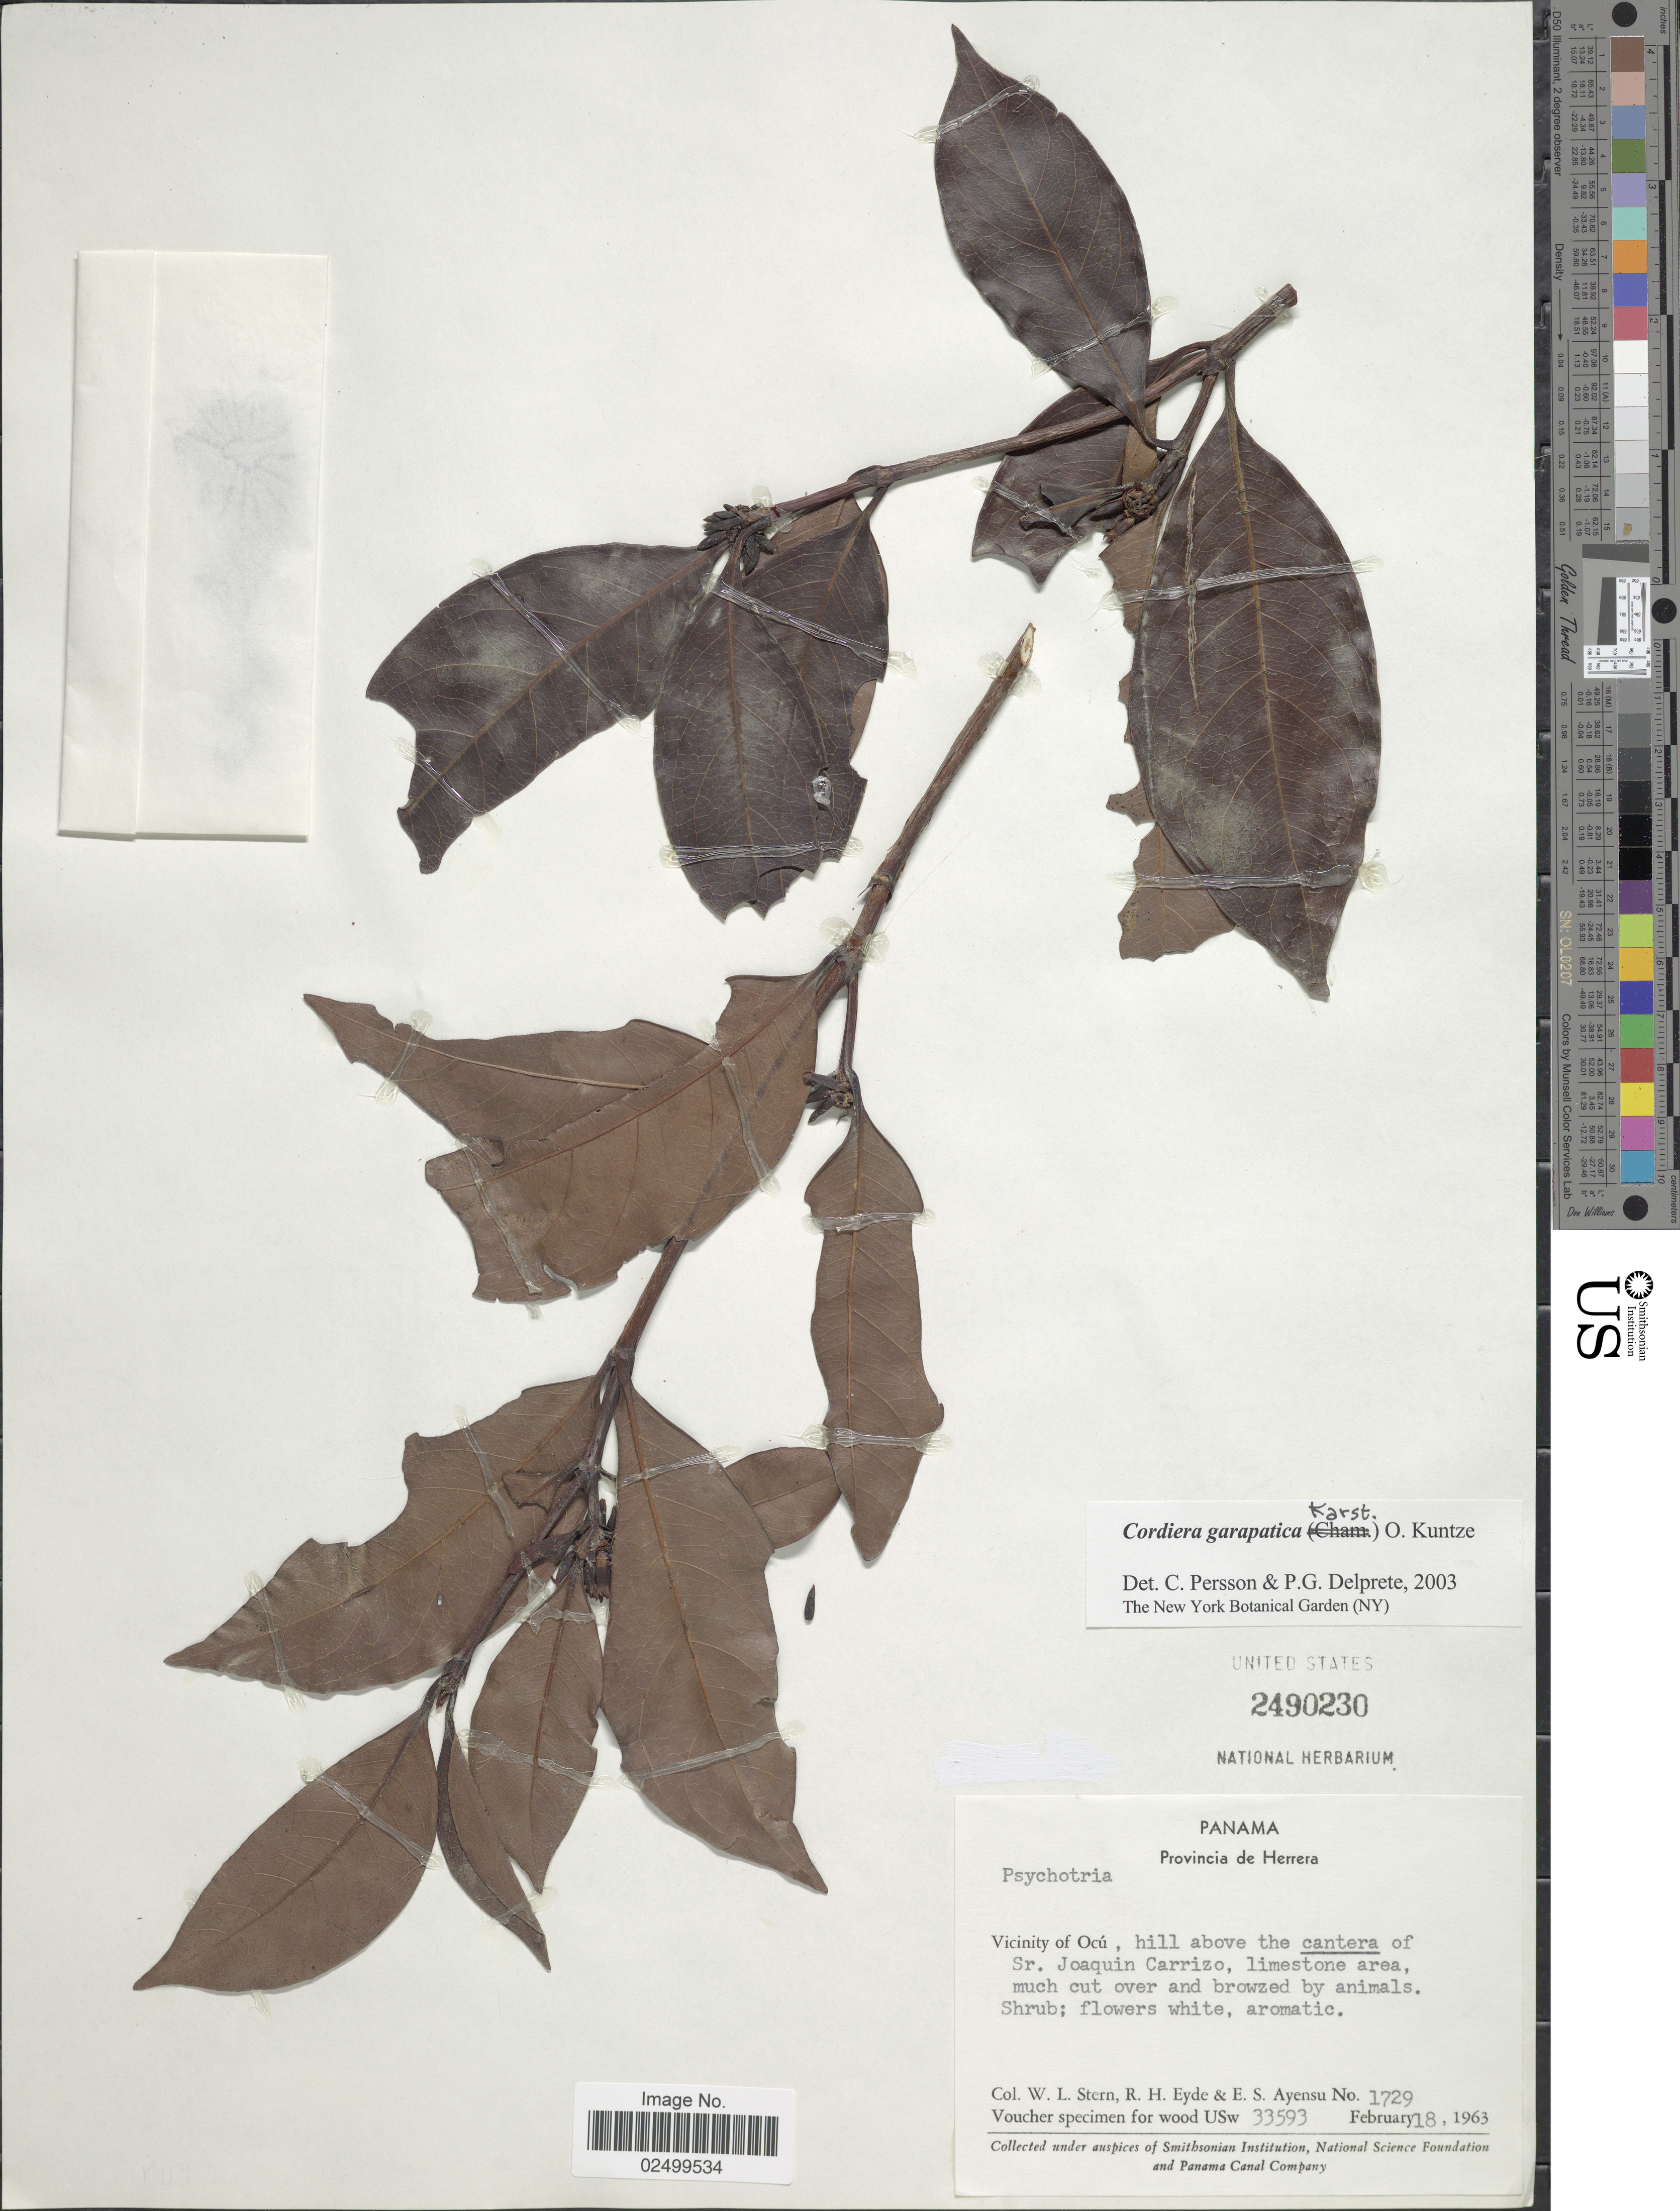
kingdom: Plantae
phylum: Tracheophyta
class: Magnoliopsida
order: Gentianales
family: Rubiaceae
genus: Cordiera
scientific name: Cordiera garapatica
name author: Kuntze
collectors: W. L. Stern, R. H. Eyde & E. S. Ayensu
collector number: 1729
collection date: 1963-02-18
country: Panama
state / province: Herrera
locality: Vicinity of Ocú, hill above the cantera of Sr. Joaquin Carrizo, limestone area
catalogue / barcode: US 2490230